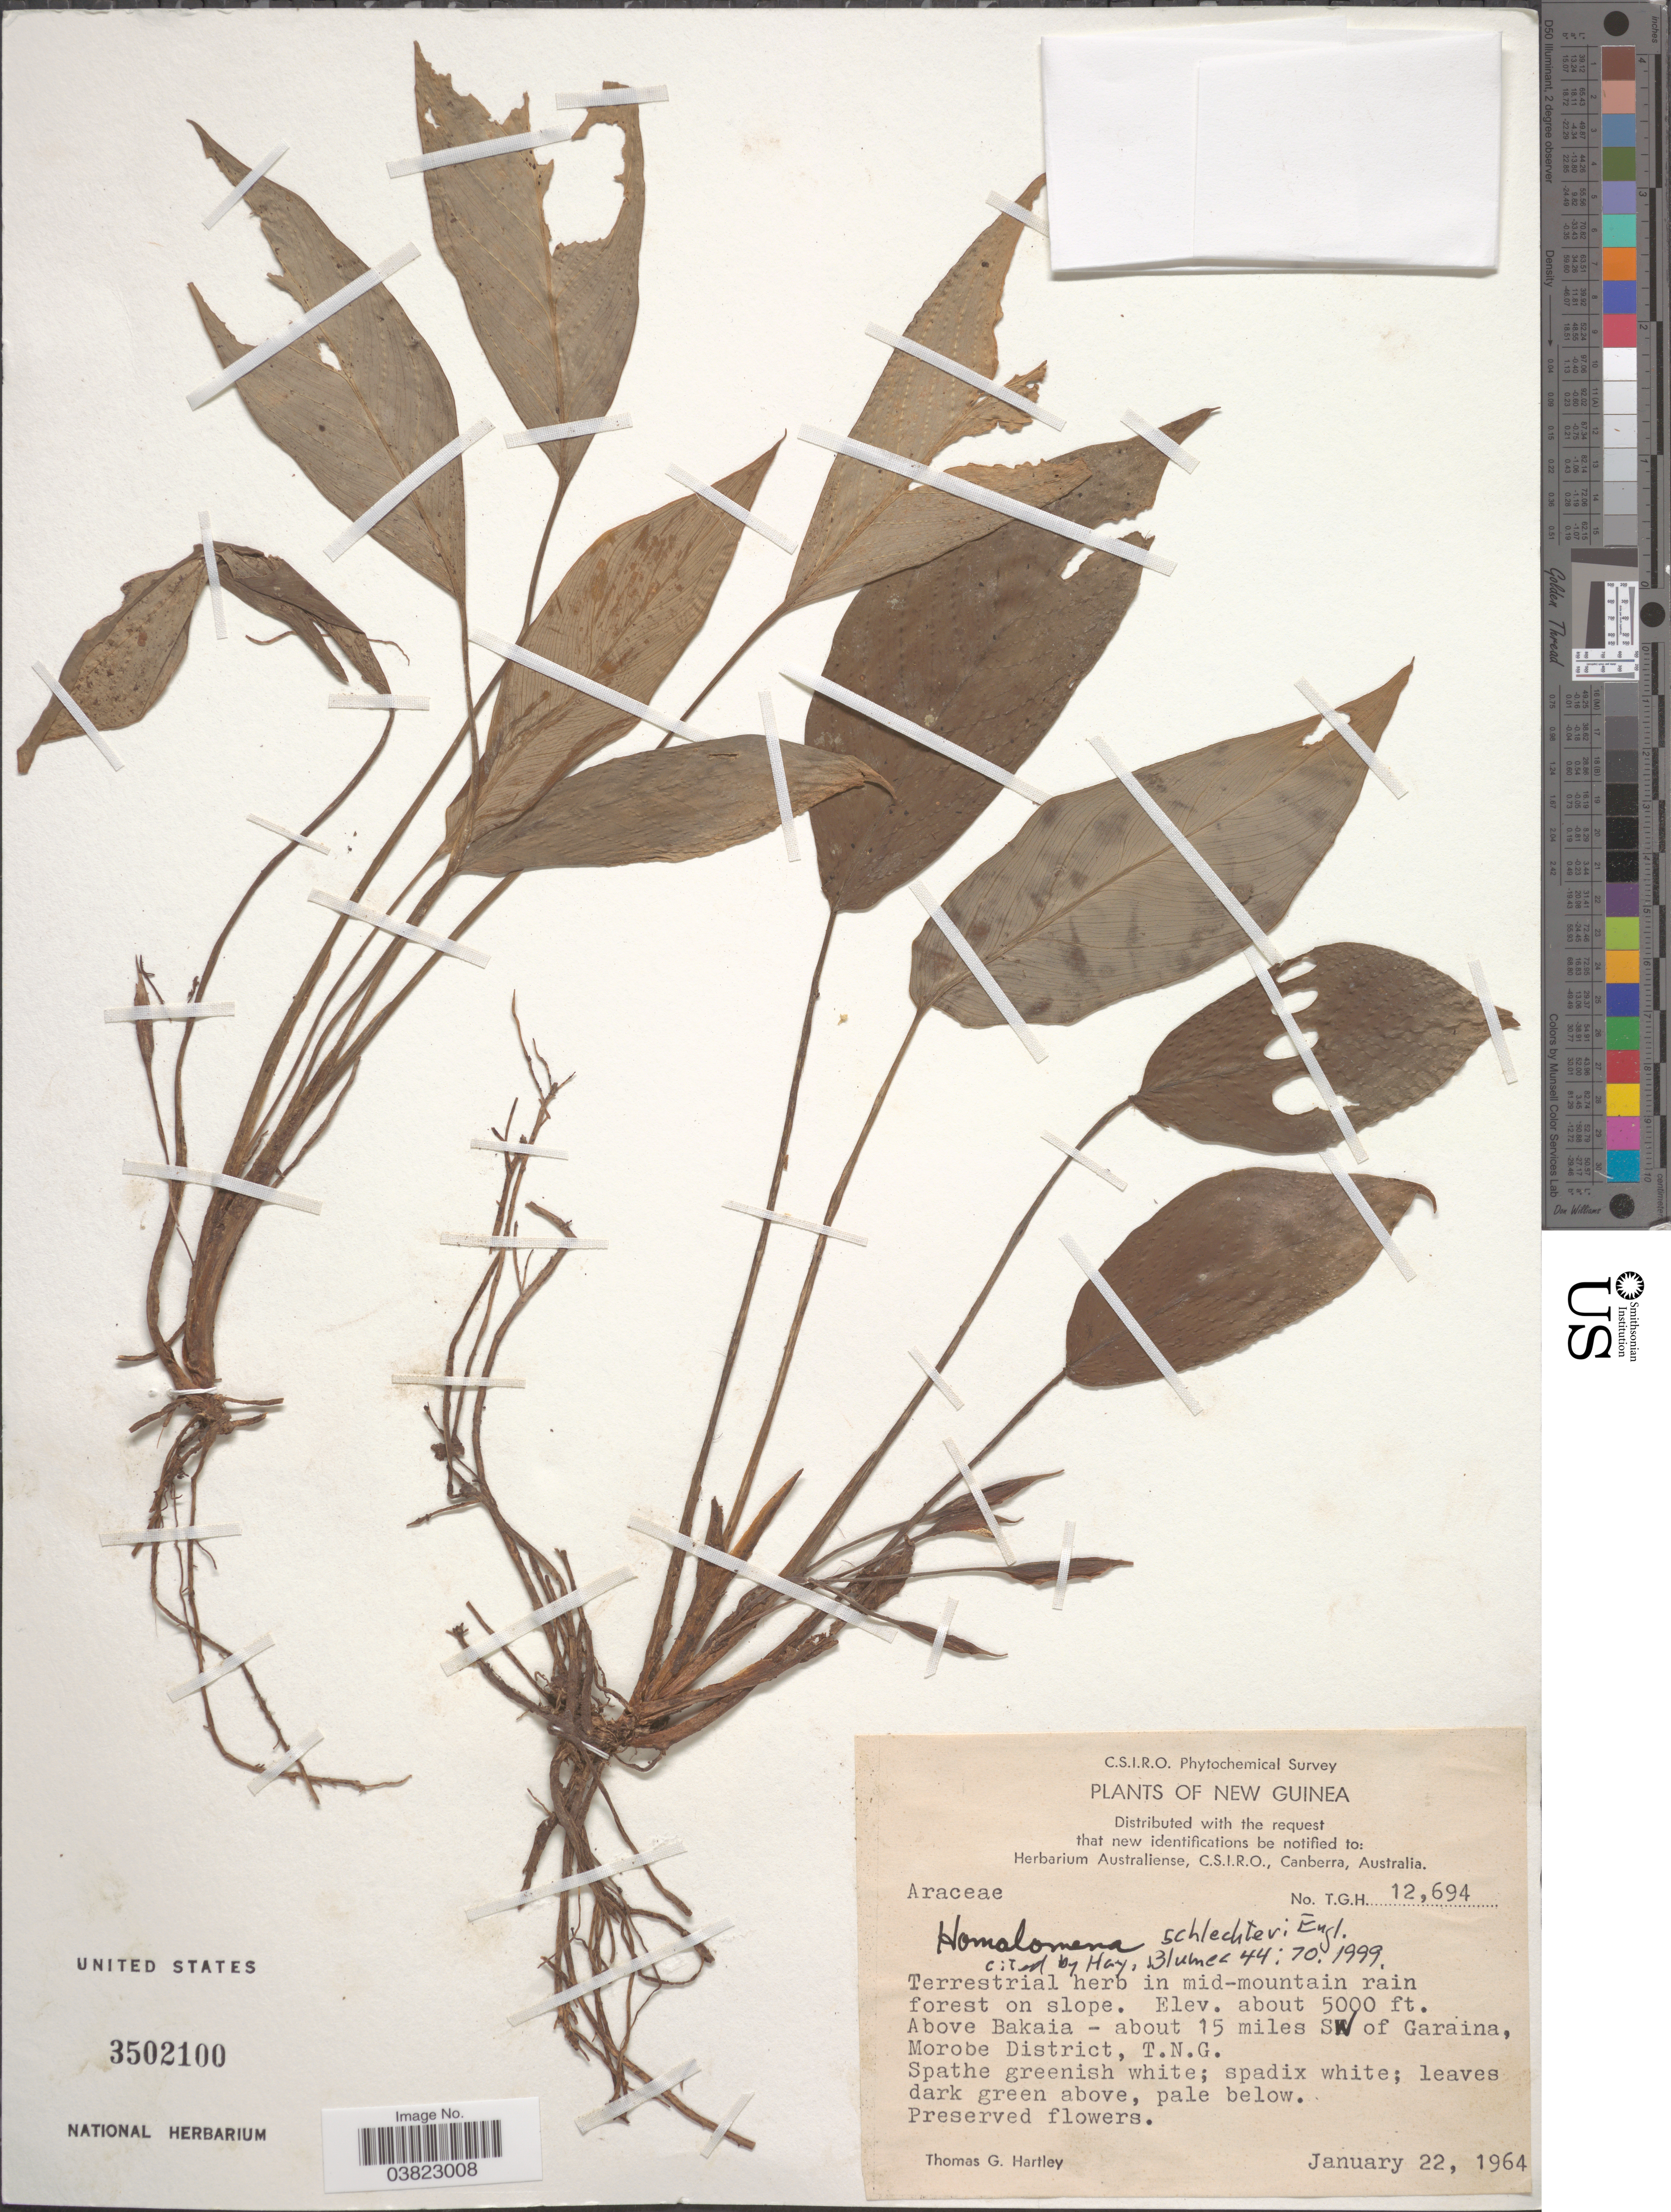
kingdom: Plantae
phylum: Tracheophyta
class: Liliopsida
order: Alismatales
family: Araceae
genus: Homalomena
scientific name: Homalomena schlechteri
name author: Engl.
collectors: T. G. Hartley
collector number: TGH 12694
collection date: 1964-01-22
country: Papua New Guinea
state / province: Morobe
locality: New Guinea. Above Bakaia - about 15 miles SW of Garaina, Morobe District, T.N.G.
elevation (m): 1524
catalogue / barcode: US 3502100